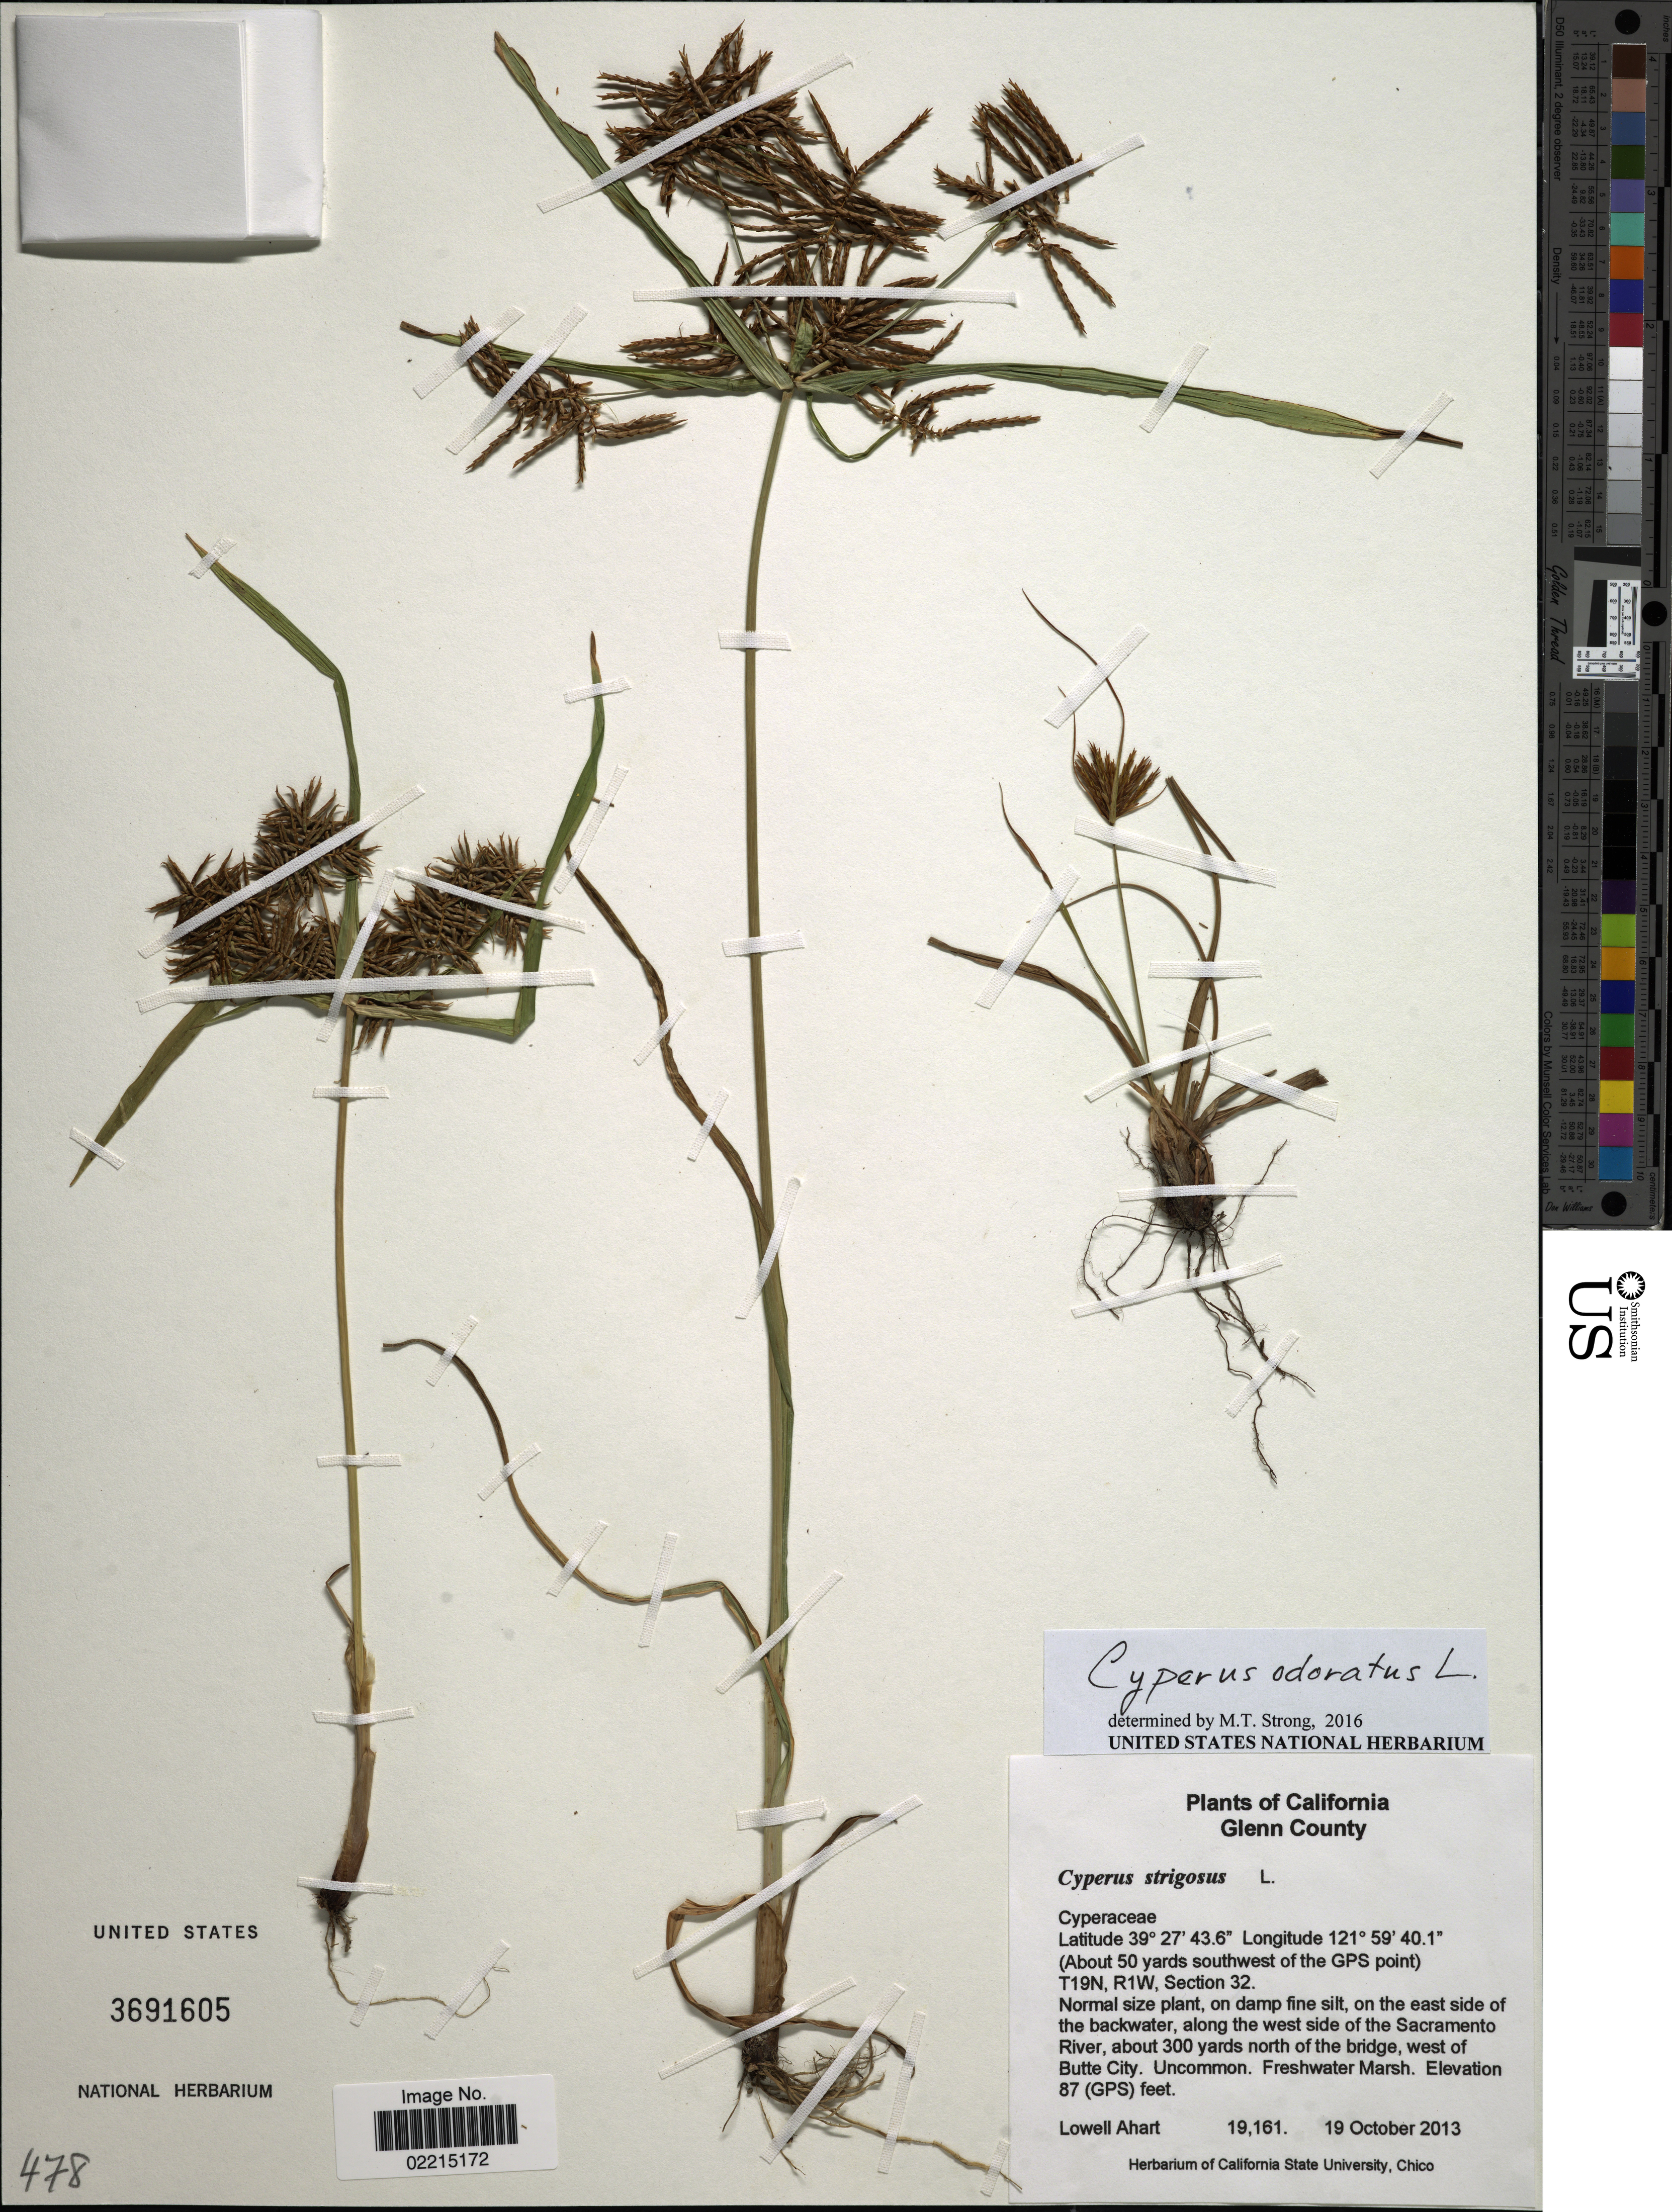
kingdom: Plantae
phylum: Tracheophyta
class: Liliopsida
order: Poales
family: Cyperaceae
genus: Cyperus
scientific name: Cyperus erythrorhizos Muhl.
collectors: L. Ahart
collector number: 19161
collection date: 2013-10-19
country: United States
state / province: California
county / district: Glenn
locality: Glenn County. T19N, R1W, Section 32. along the west side of the Sacramento River, southwest of the boat launch area, west of Butte City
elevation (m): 27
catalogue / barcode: US 3691605